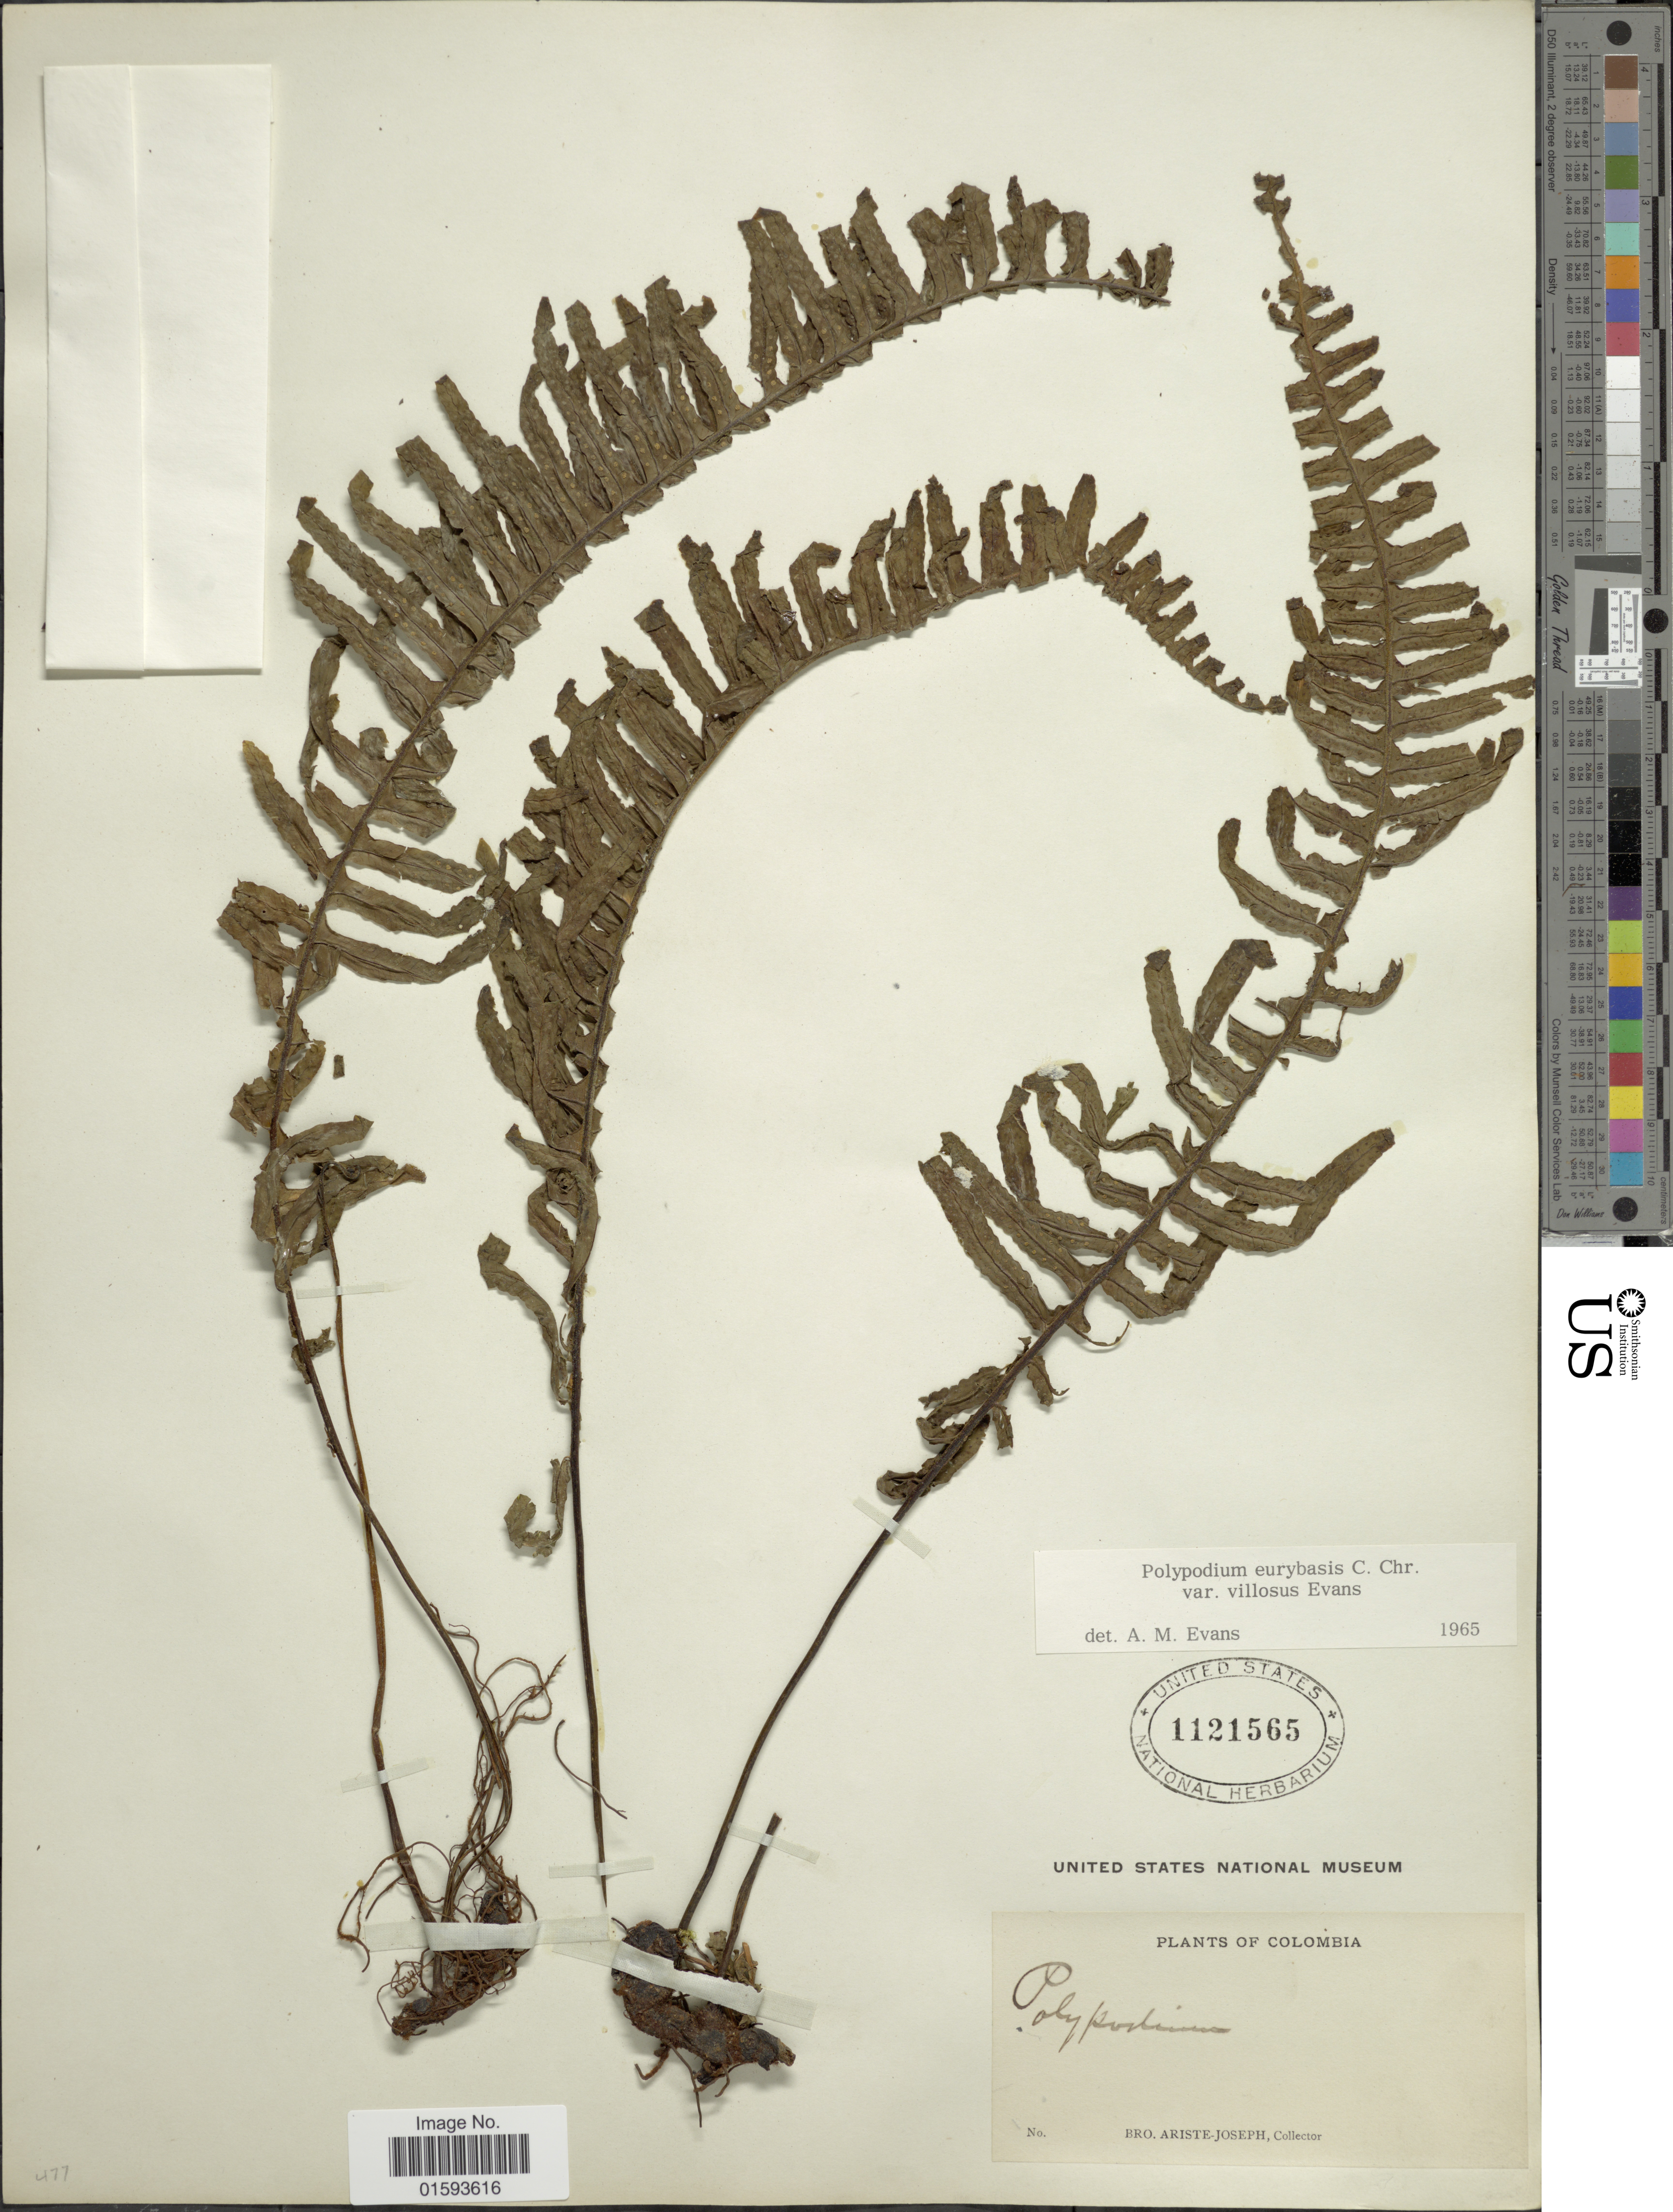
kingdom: Plantae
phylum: Tracheophyta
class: Polypodiopsida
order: Polypodiales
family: Polypodiaceae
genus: Pecluma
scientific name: Pecluma eurybasis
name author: (C. Chr.) M.G. Price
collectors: Bro. Ariste-Joseph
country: Colombia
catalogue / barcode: US 1121565